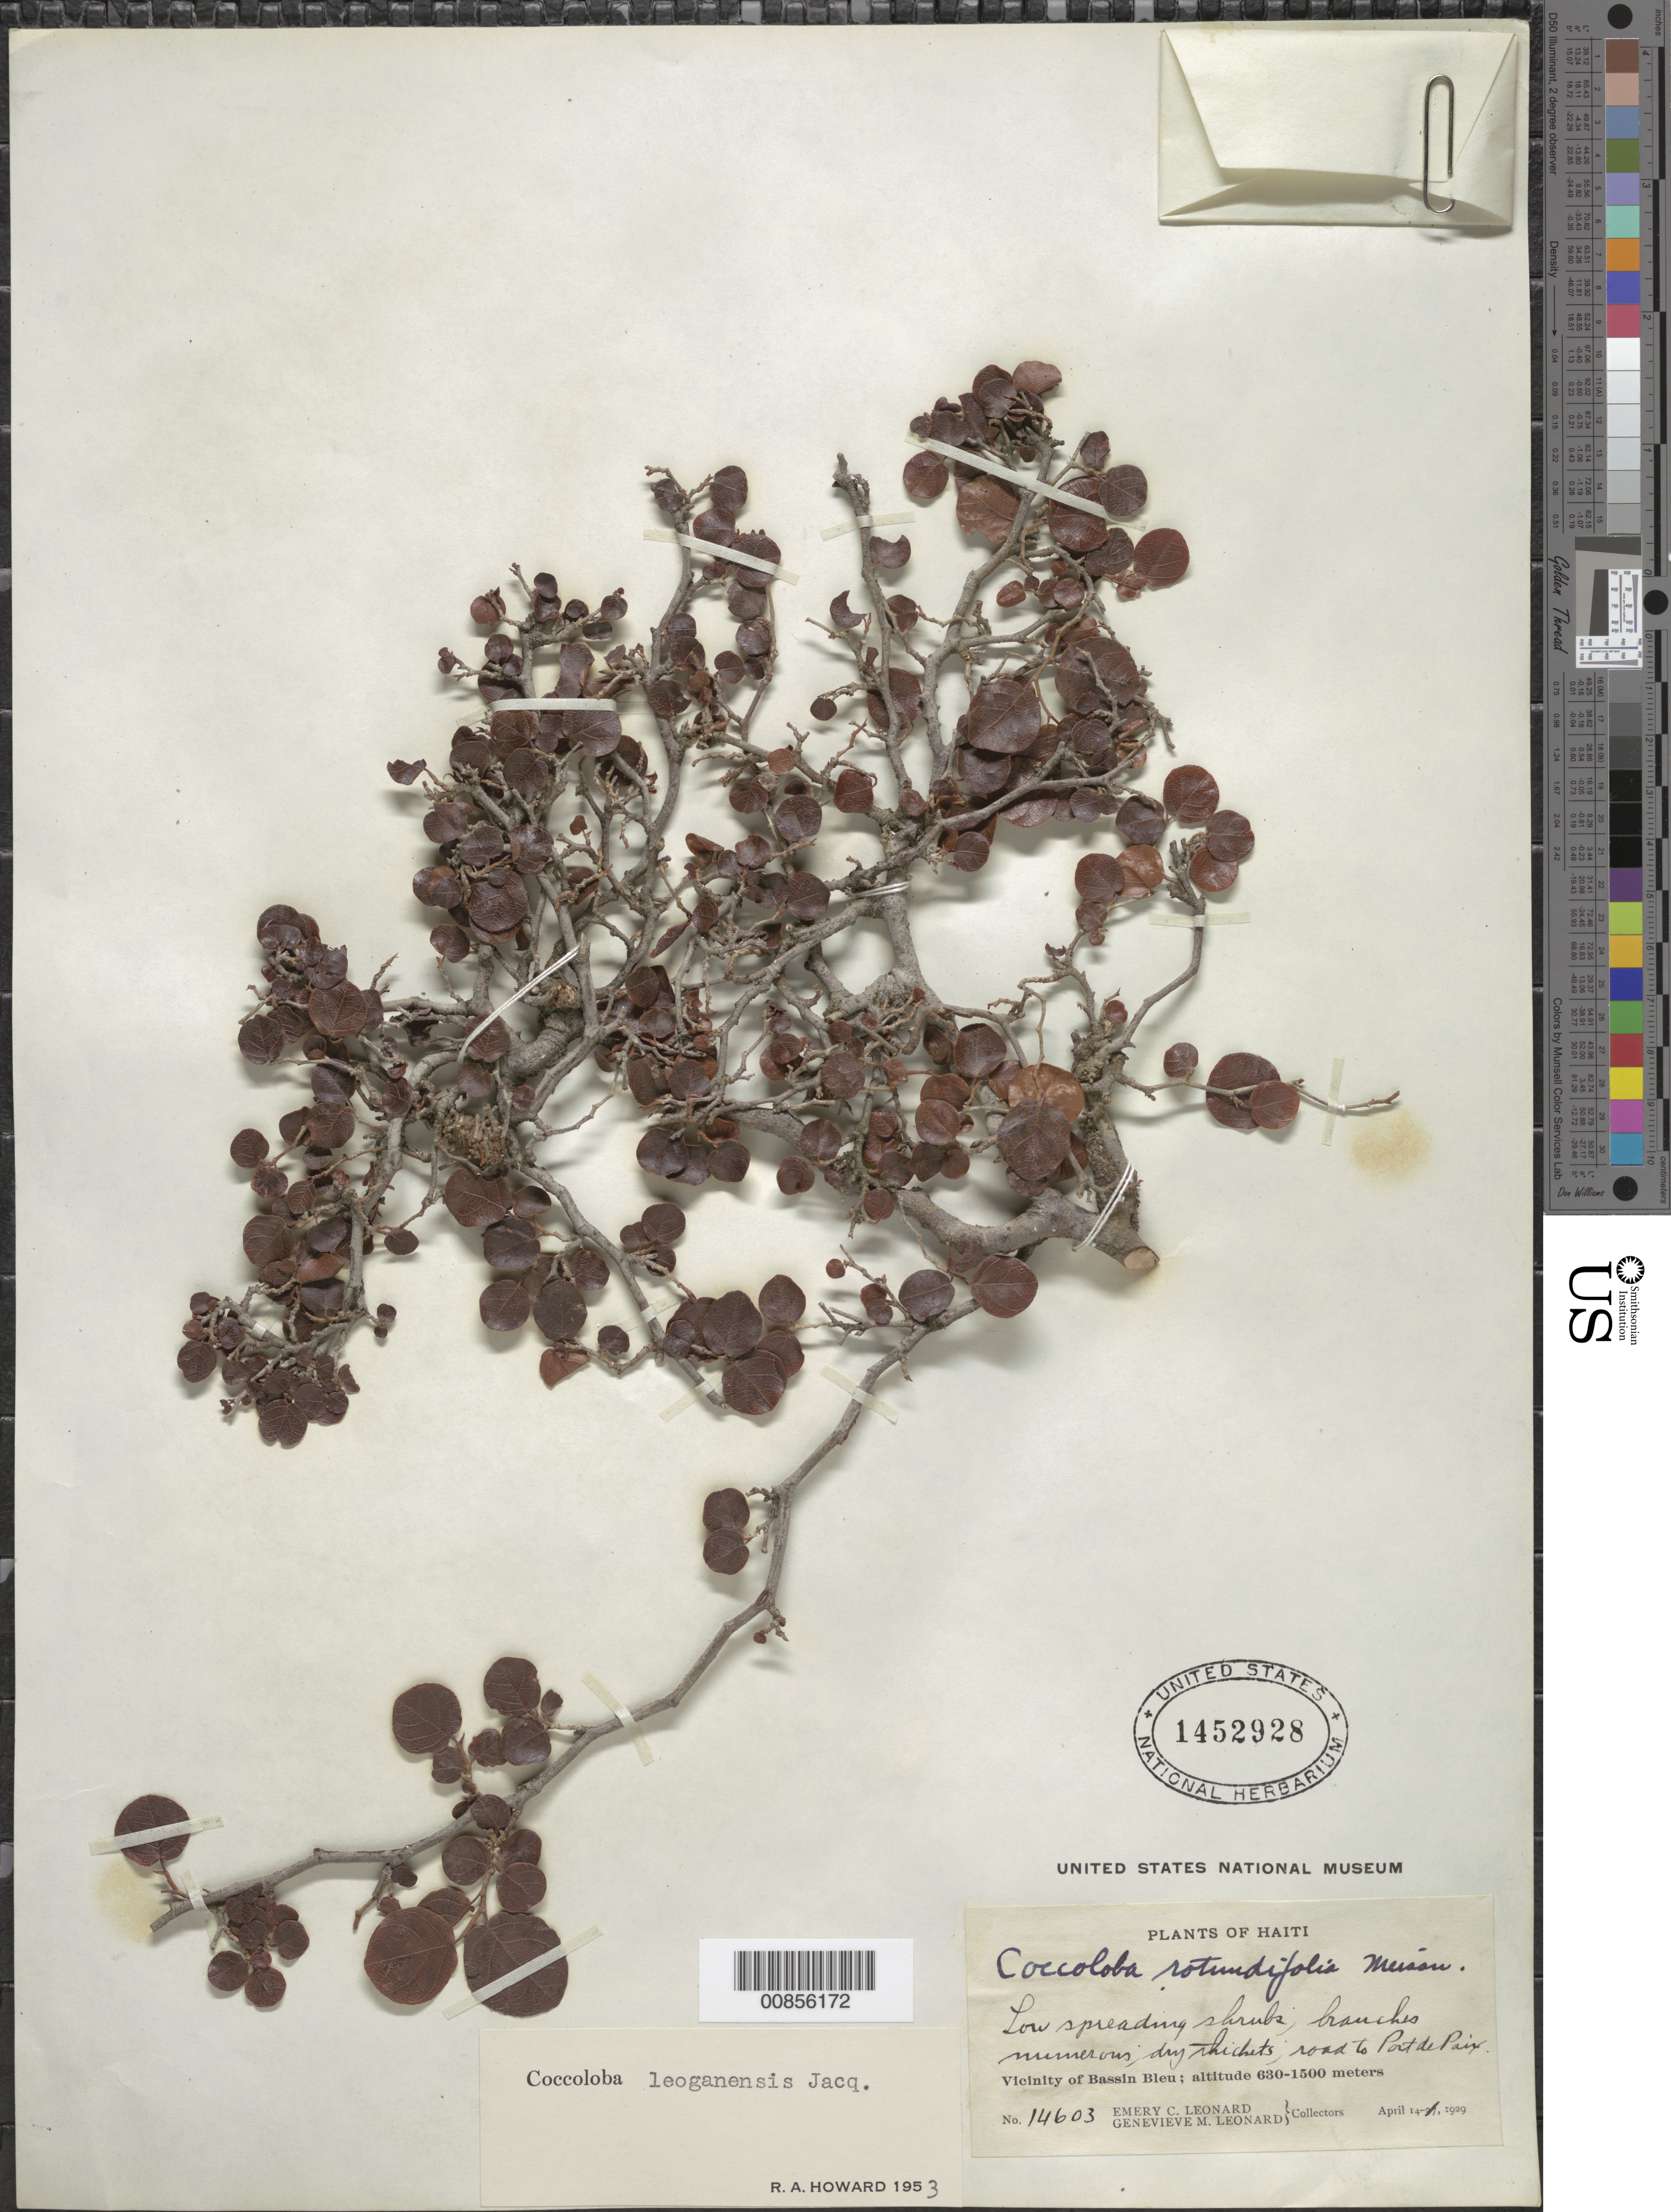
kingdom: Plantae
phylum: Tracheophyta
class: Magnoliopsida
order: Caryophyllales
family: Polygonaceae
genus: Coccoloba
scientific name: Coccoloba leoganensis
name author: Jacq.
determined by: Howard, R. A.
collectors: E. C. Leonard & G. M. Leonard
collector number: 14603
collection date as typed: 14 Apr 1929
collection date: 1929-04-14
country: Haiti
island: Hispaniola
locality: Vicinity of Bassin Bleu. Road to Port de Paix.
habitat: Dry thickets.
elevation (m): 630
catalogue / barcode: US 1452928